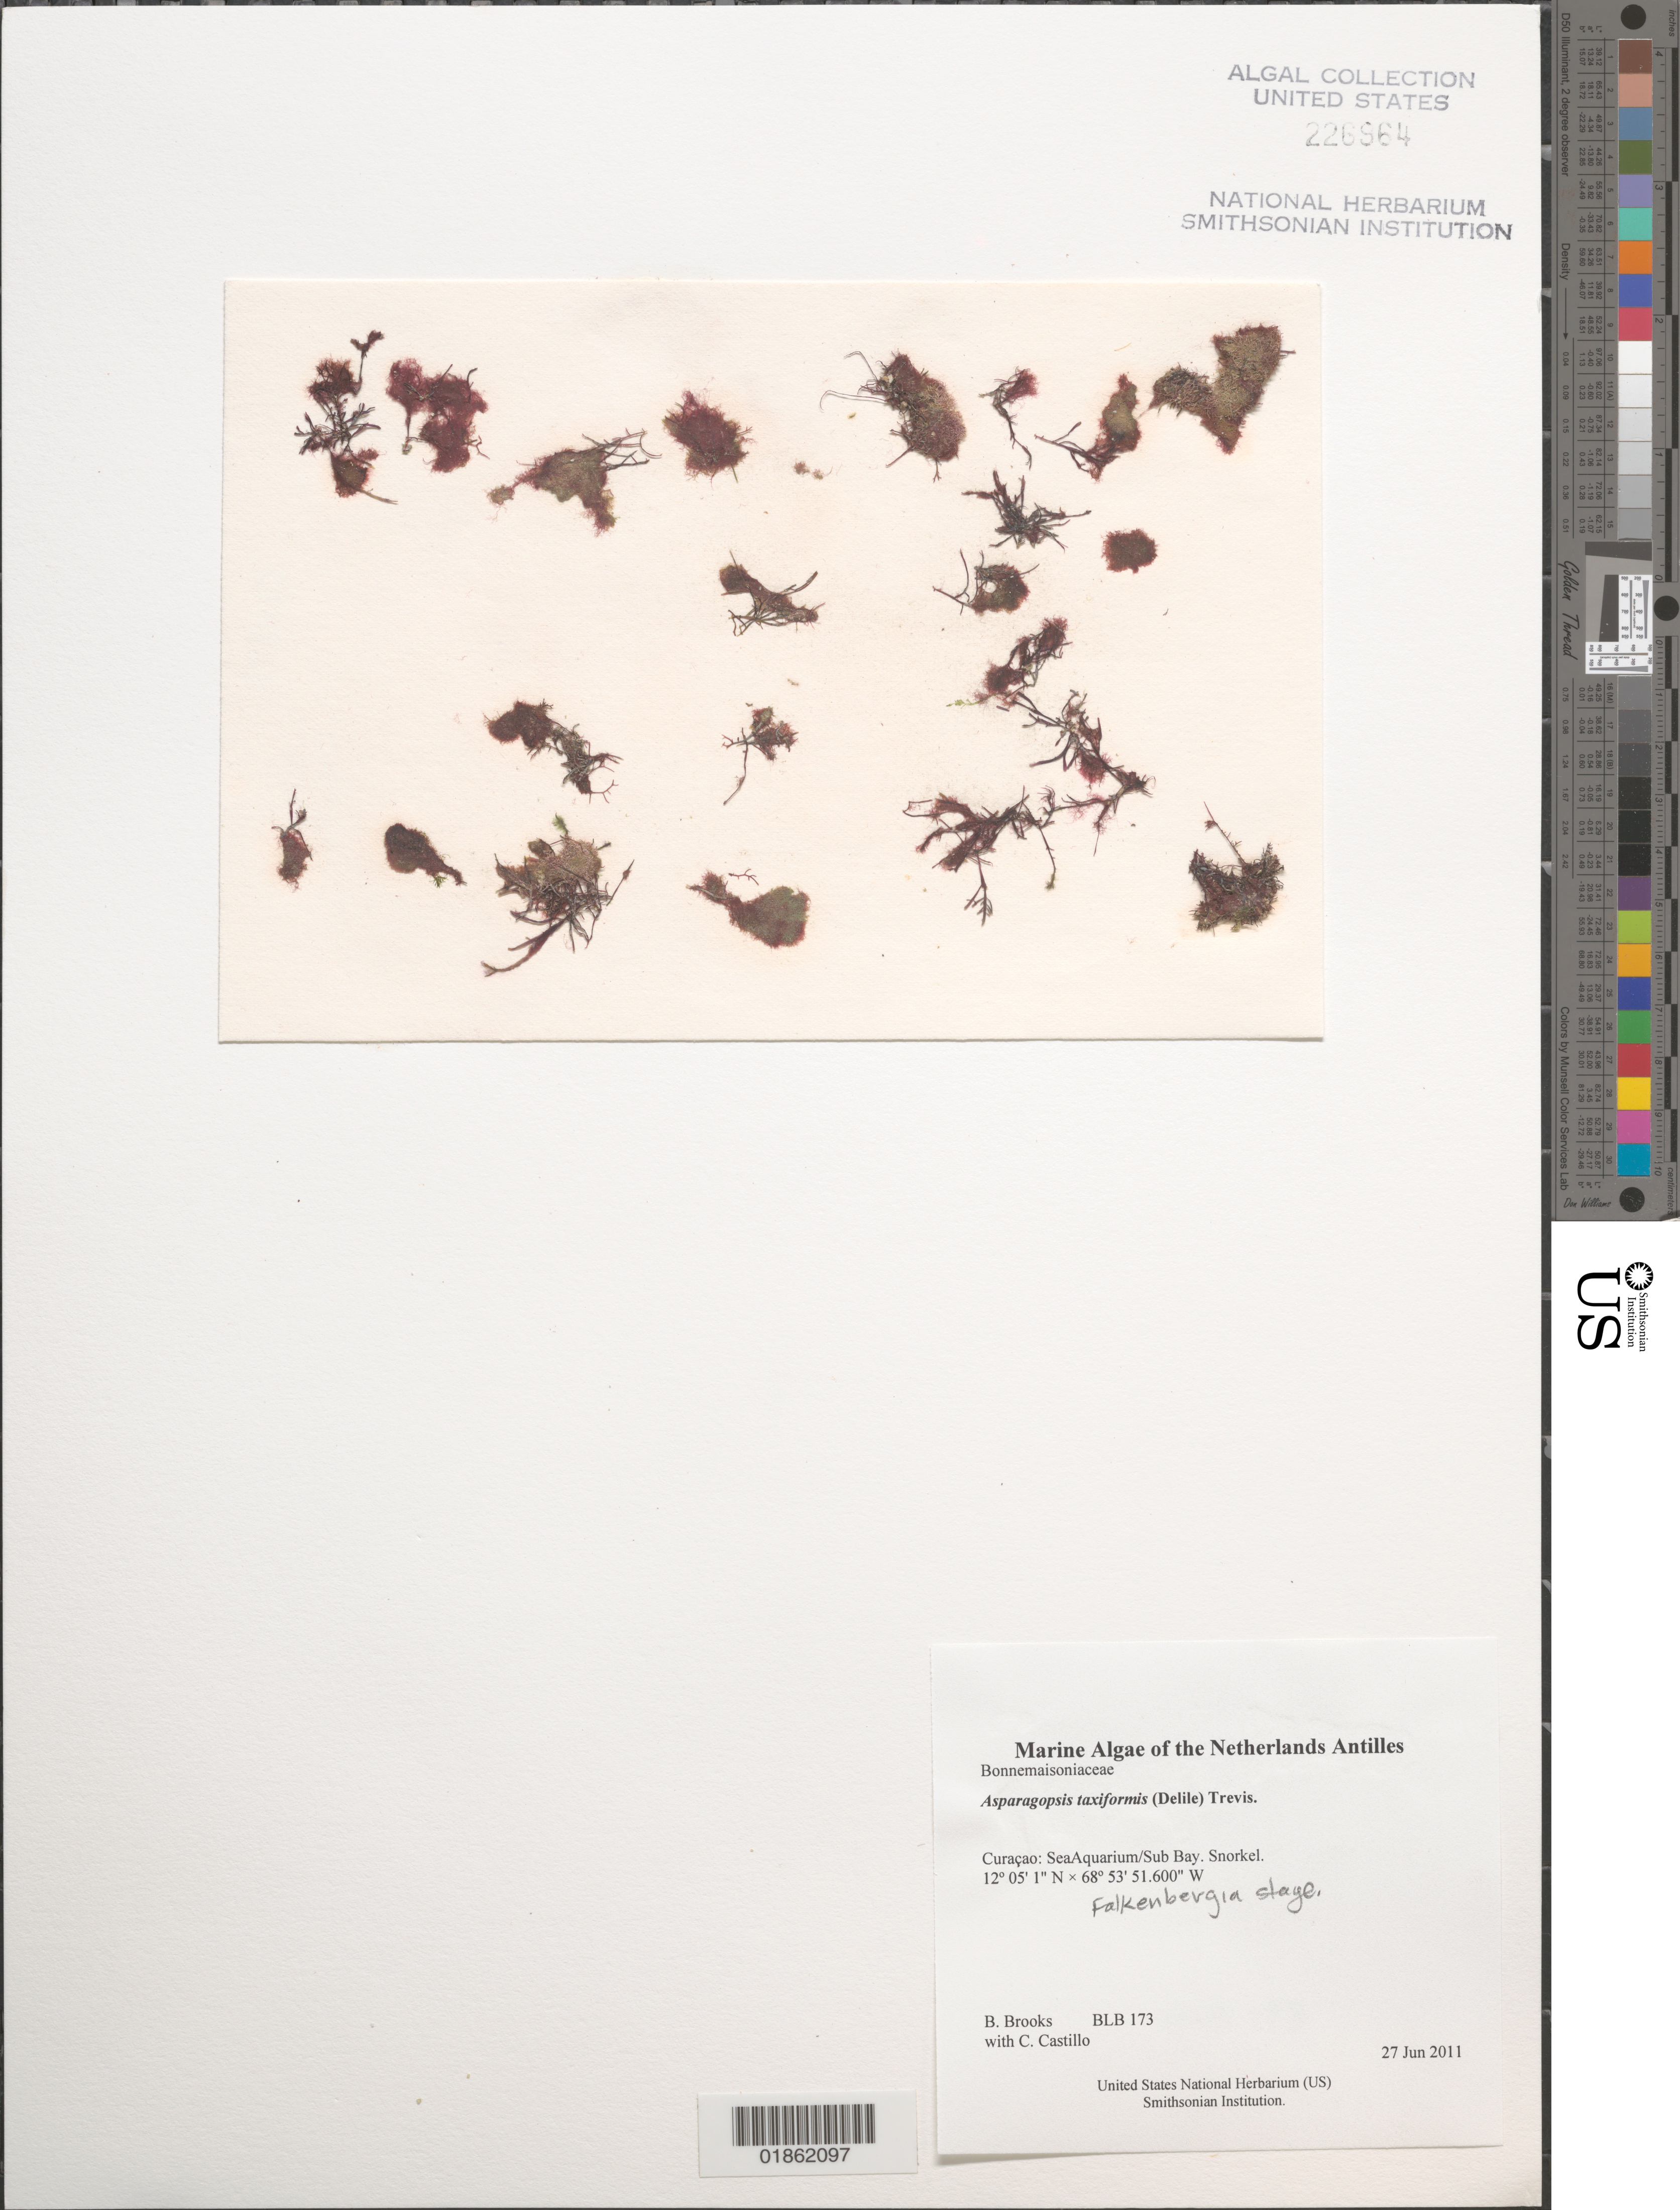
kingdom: Plantae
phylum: Rhodophyta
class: Florideophyceae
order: Bonnemaisoniales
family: Bonnemaisoniaceae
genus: Asparagopsis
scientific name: Asparagopsis taxiformis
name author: (Delile) Trevis.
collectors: B. Brooks & C. Castillo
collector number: BLB 173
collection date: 2011-06-27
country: Curaçao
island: Curaçao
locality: SeaAquarium/Sub Bay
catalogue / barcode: US 226964